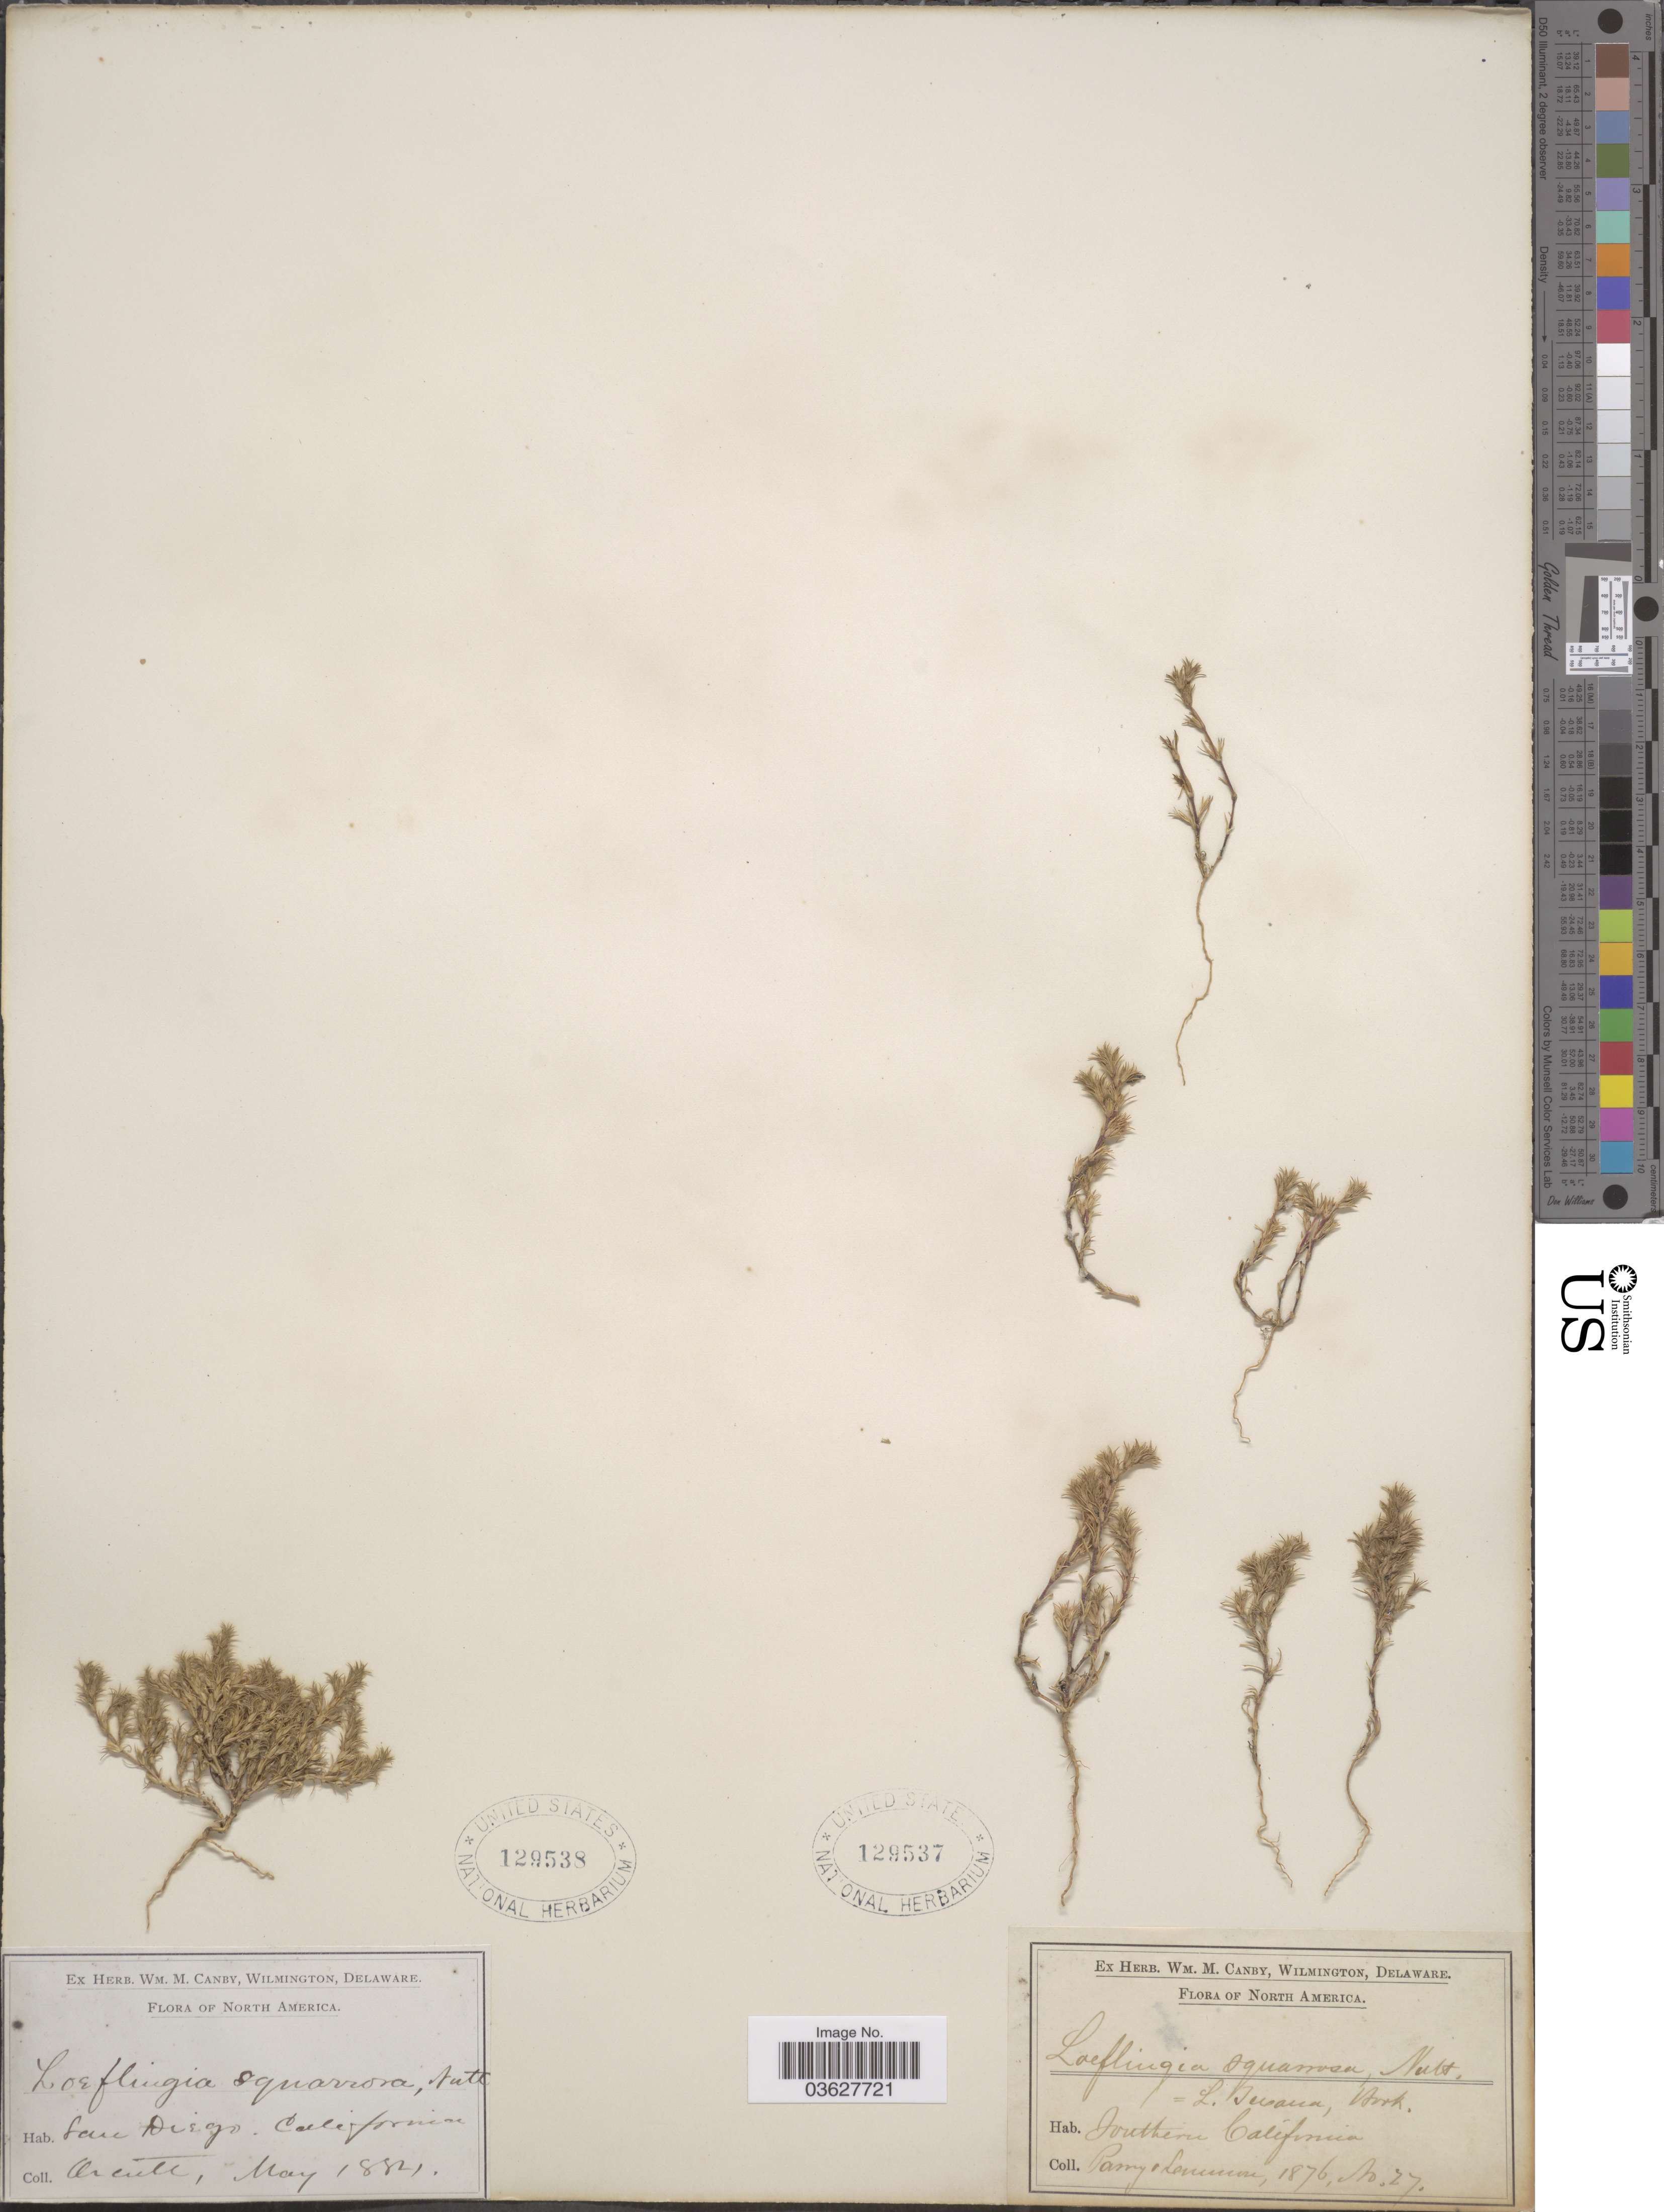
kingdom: Plantae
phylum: Tracheophyta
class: Magnoliopsida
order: Caryophyllales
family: Caryophyllaceae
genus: Loeflingia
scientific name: Loeflingia squarrosa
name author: Nutt.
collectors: Parry & -- Lemmon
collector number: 27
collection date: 1876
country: United States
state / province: California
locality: Southern California.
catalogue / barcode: US 129537-2